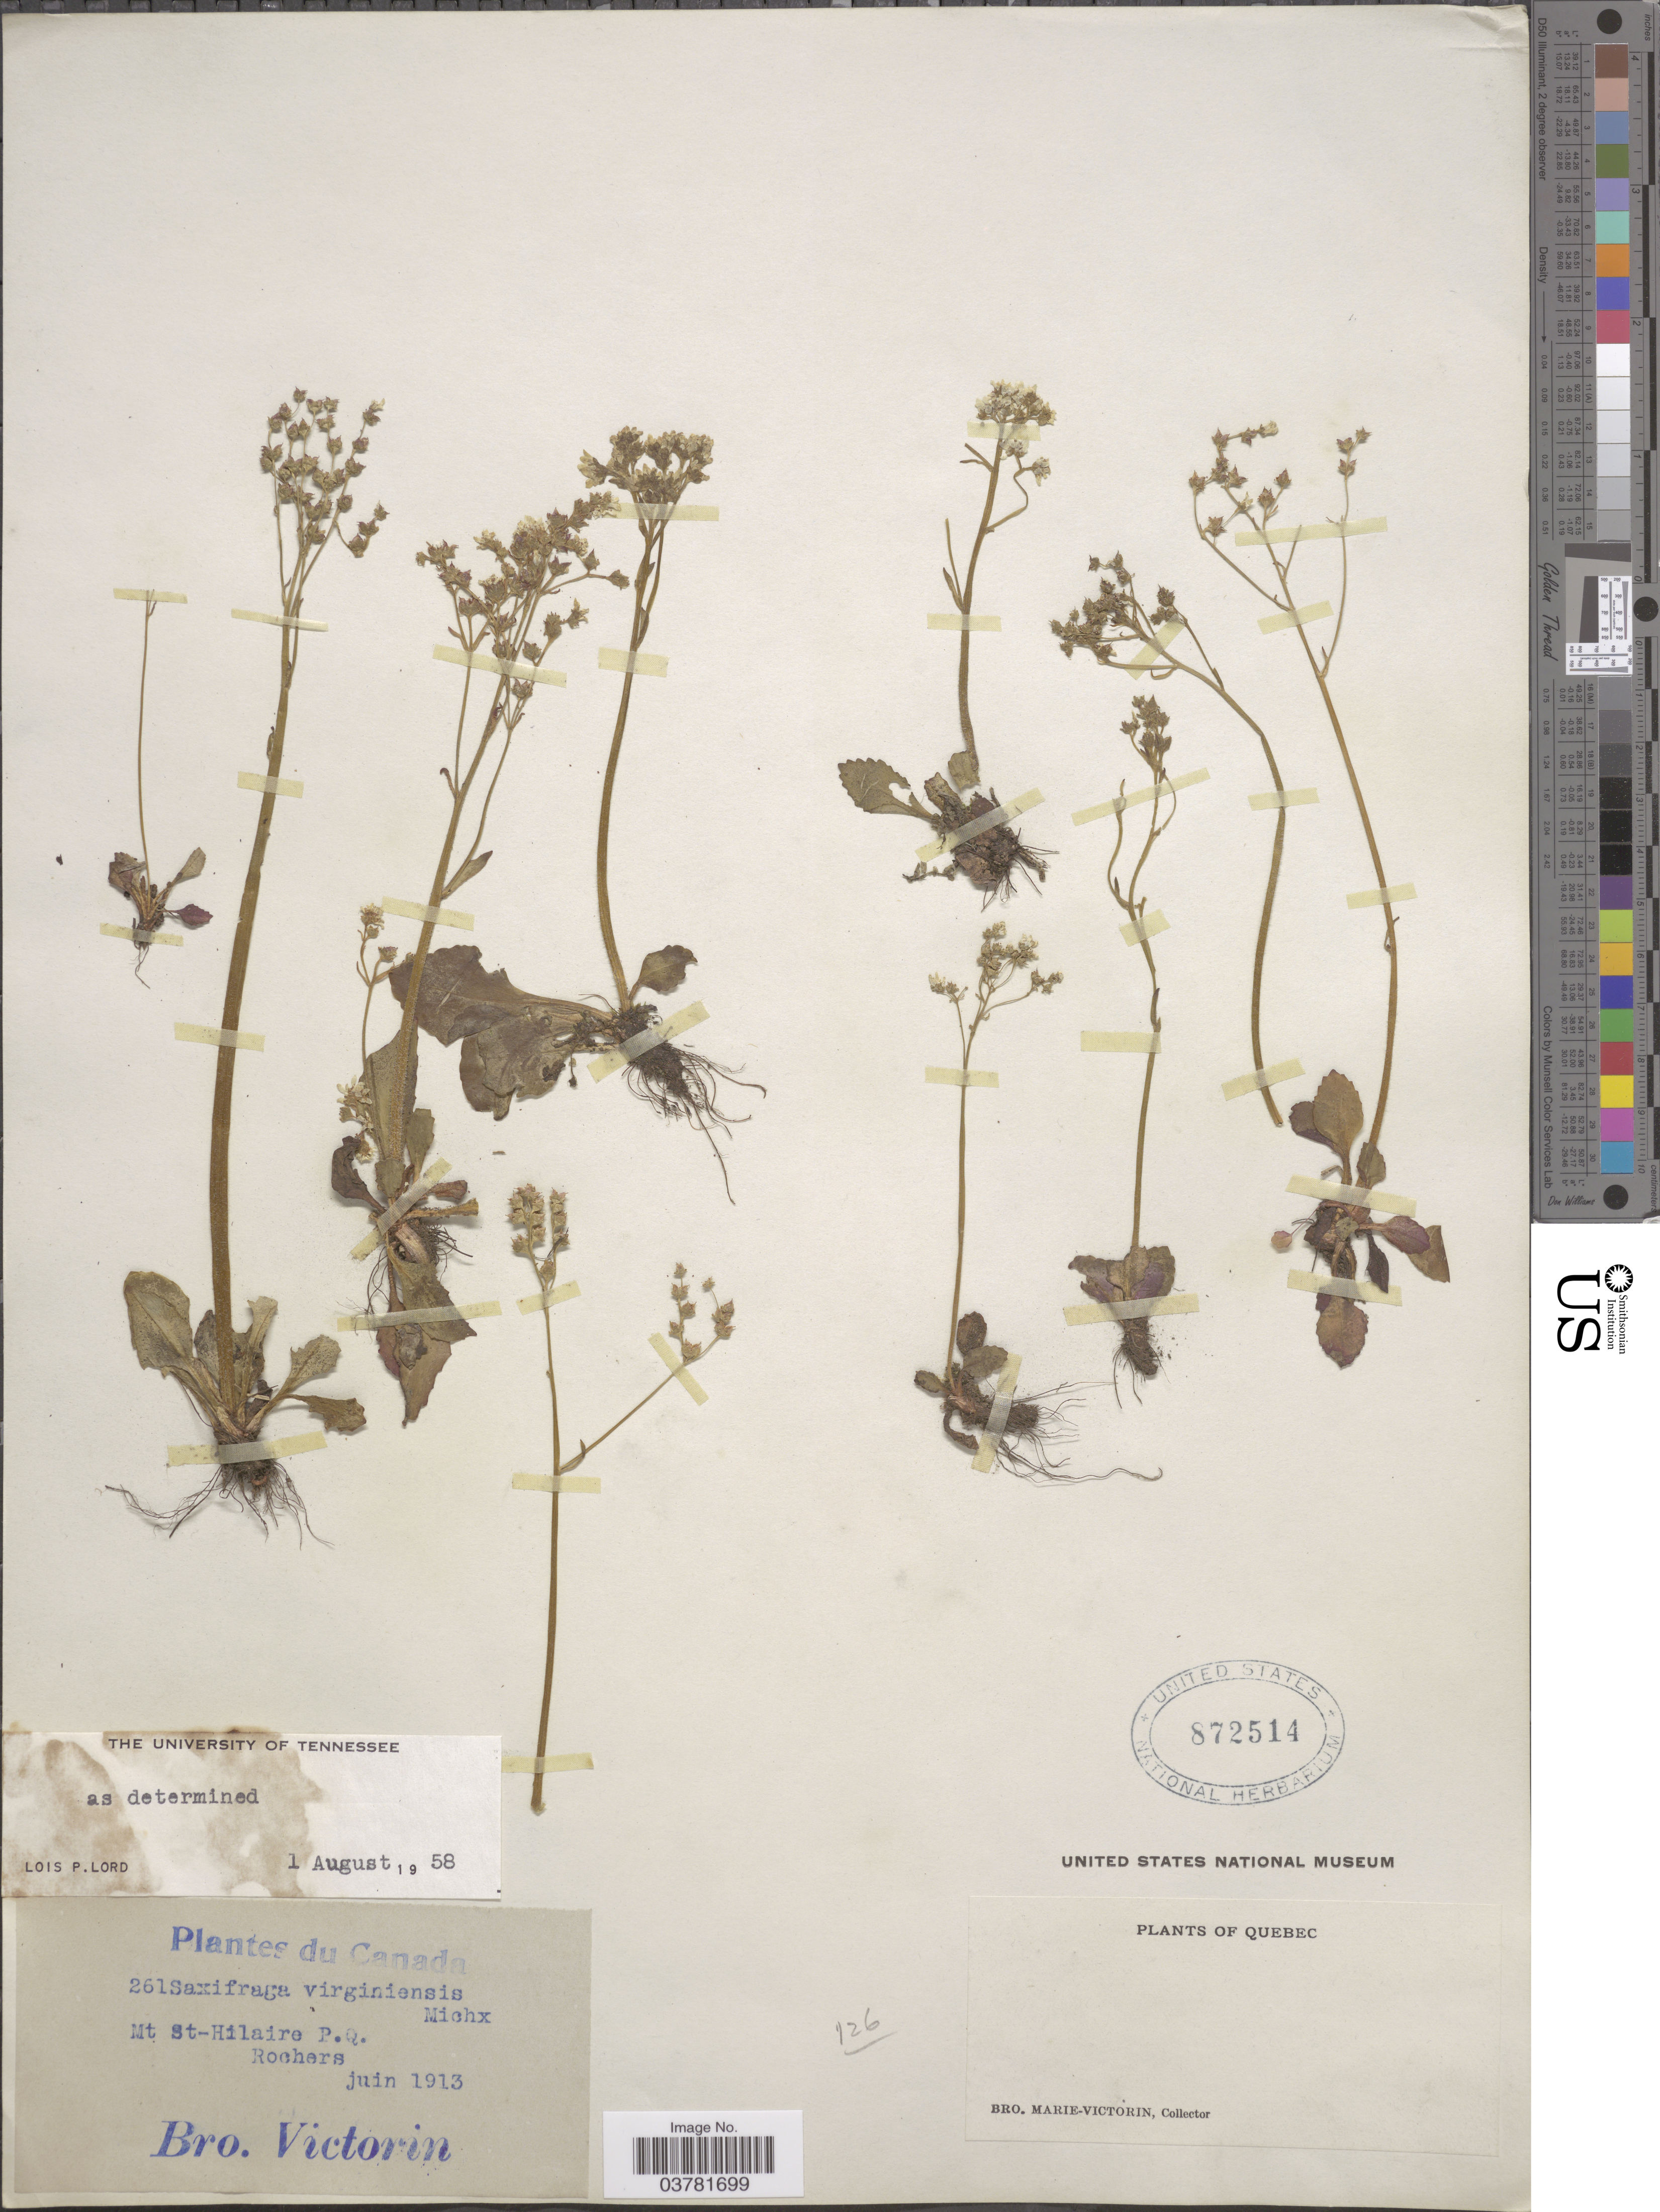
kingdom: Plantae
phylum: Tracheophyta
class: Magnoliopsida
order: Saxifragales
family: Saxifragaceae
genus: Micranthes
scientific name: Micranthes virginiensis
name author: (Michx.) Small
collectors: Fr. Marie-Victorin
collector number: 261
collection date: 1913-06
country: Canada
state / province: Quebec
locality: Mt St-Hilaire P.Q. Rochers.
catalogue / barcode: US 872514